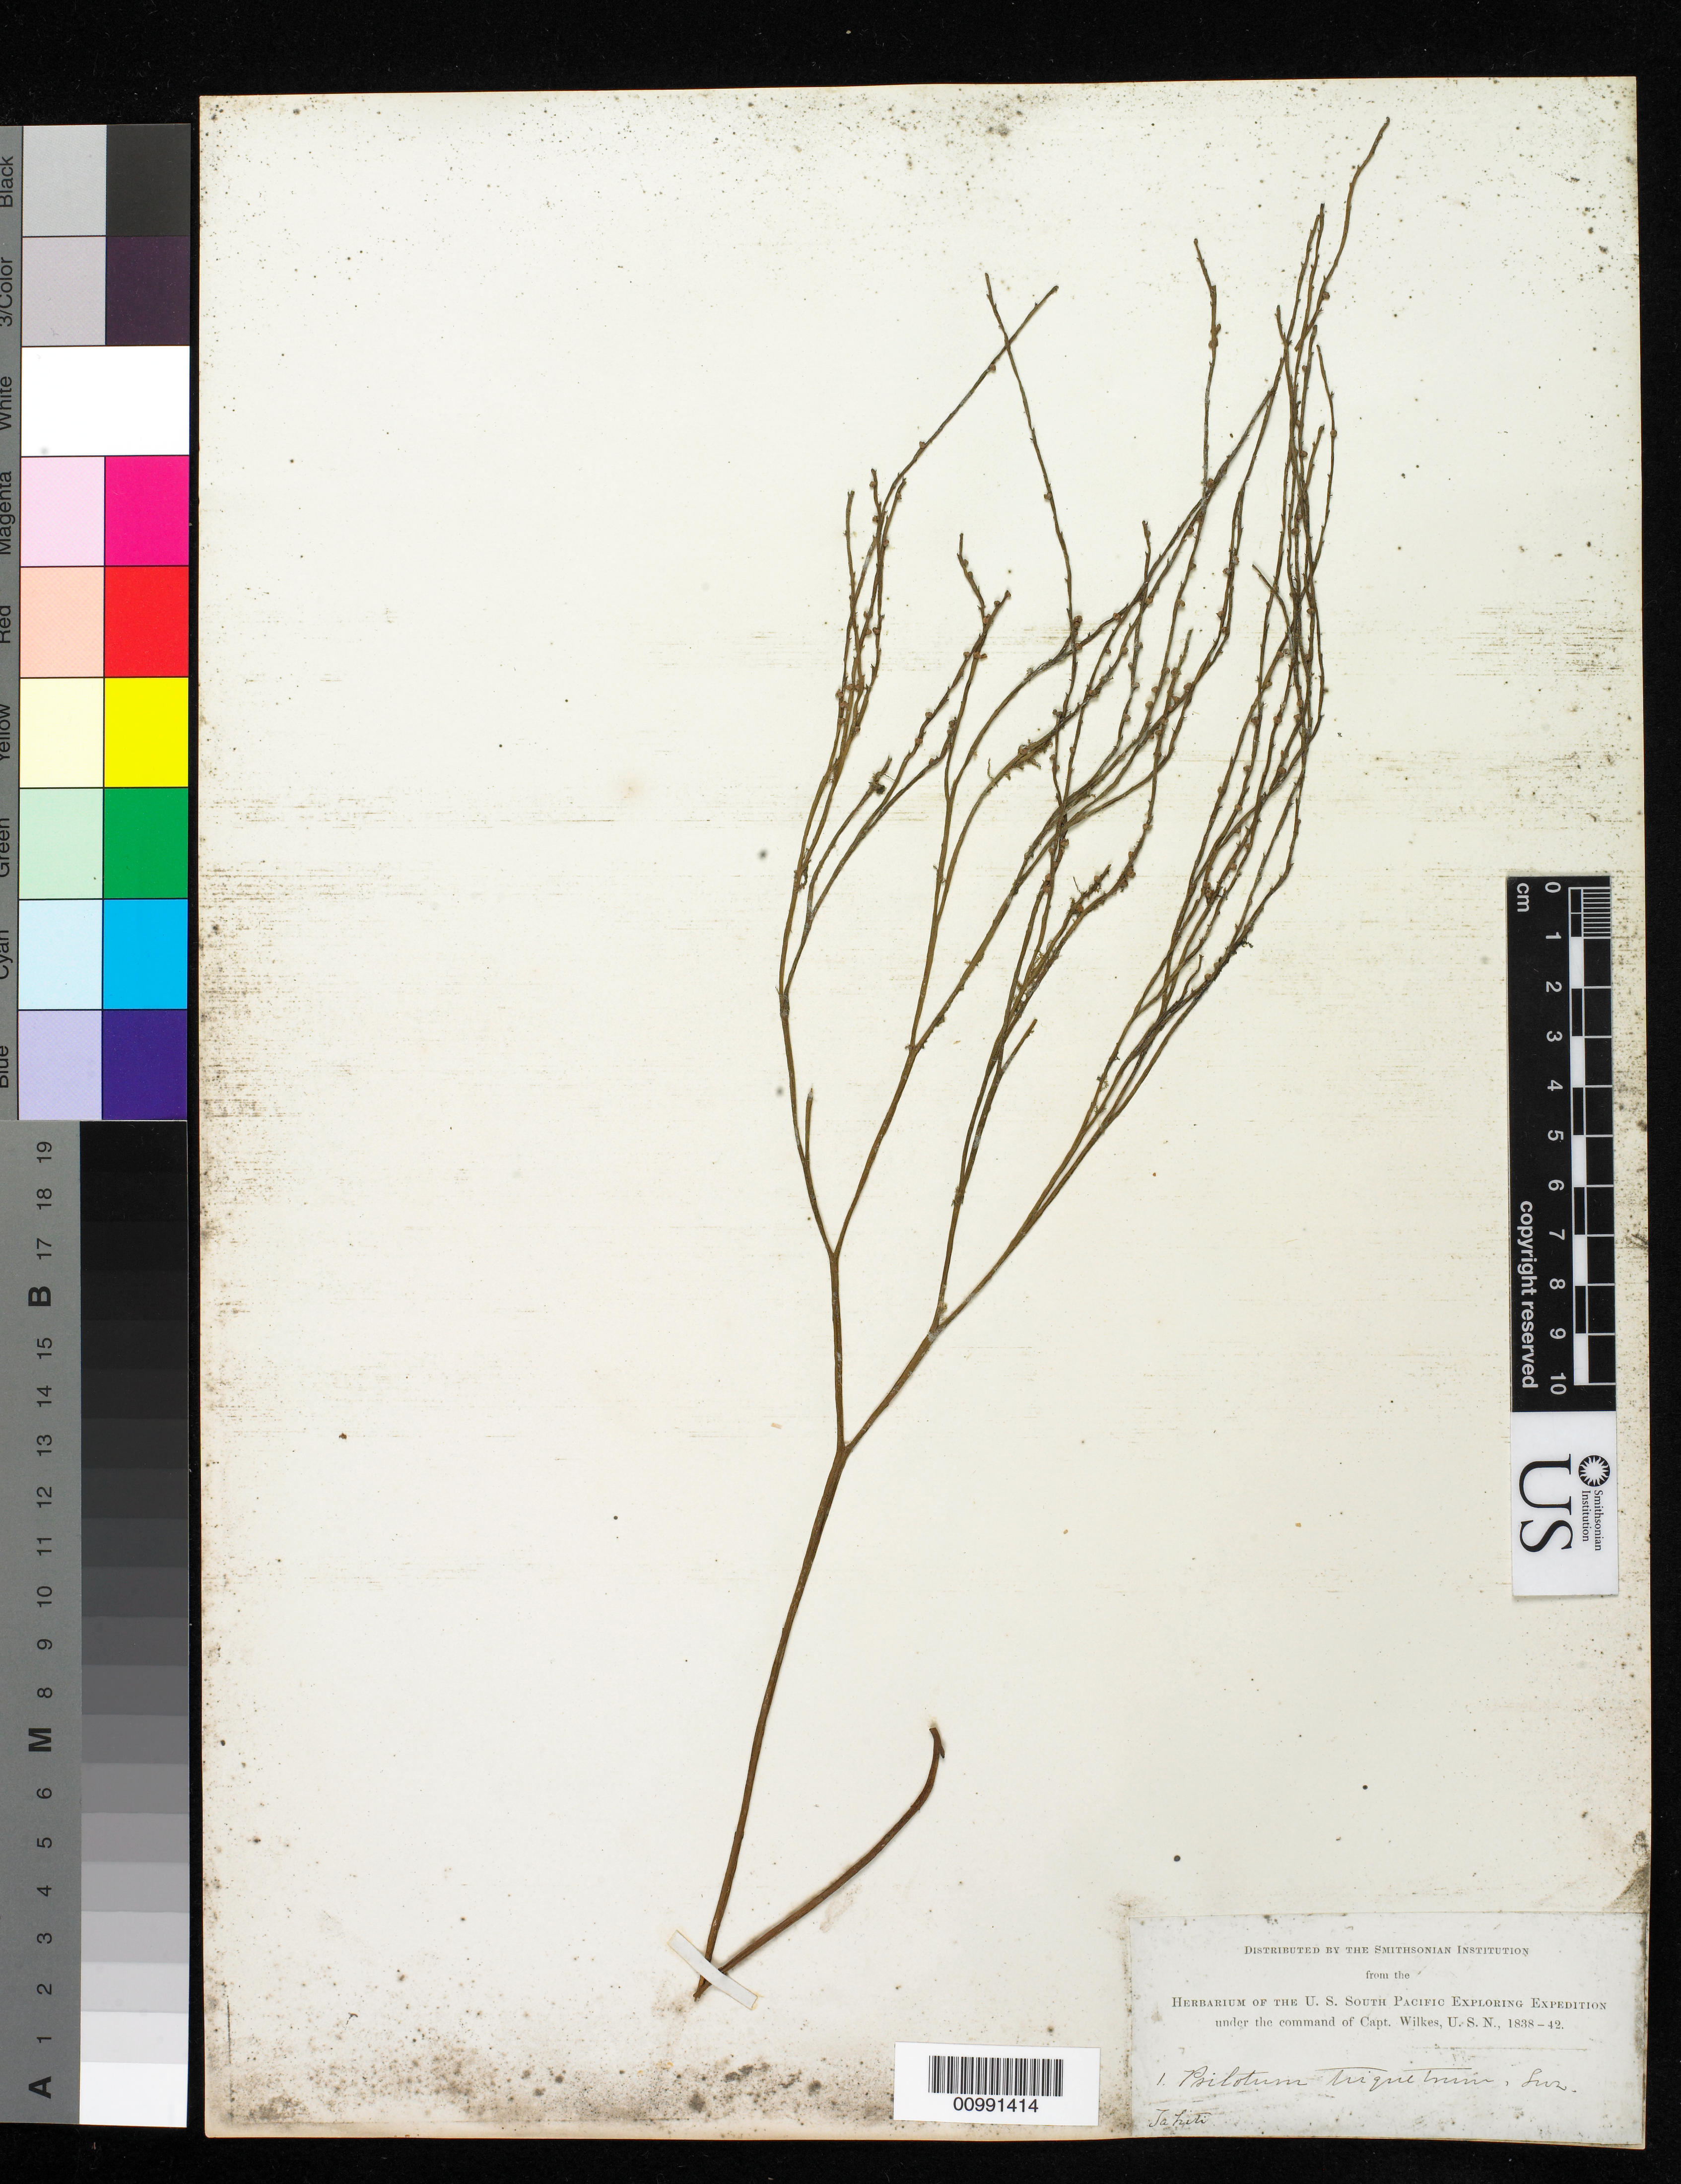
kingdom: Plantae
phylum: Tracheophyta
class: Polypodiopsida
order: Psilotales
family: Psilotaceae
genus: Psilotum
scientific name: Psilotum nudum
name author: (L.) P. Beauv.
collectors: Wilkes Explor. Exped.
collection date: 1838/1842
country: French Polynesia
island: Tahiti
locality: Tahiti, Pacific Islands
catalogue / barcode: US 98681